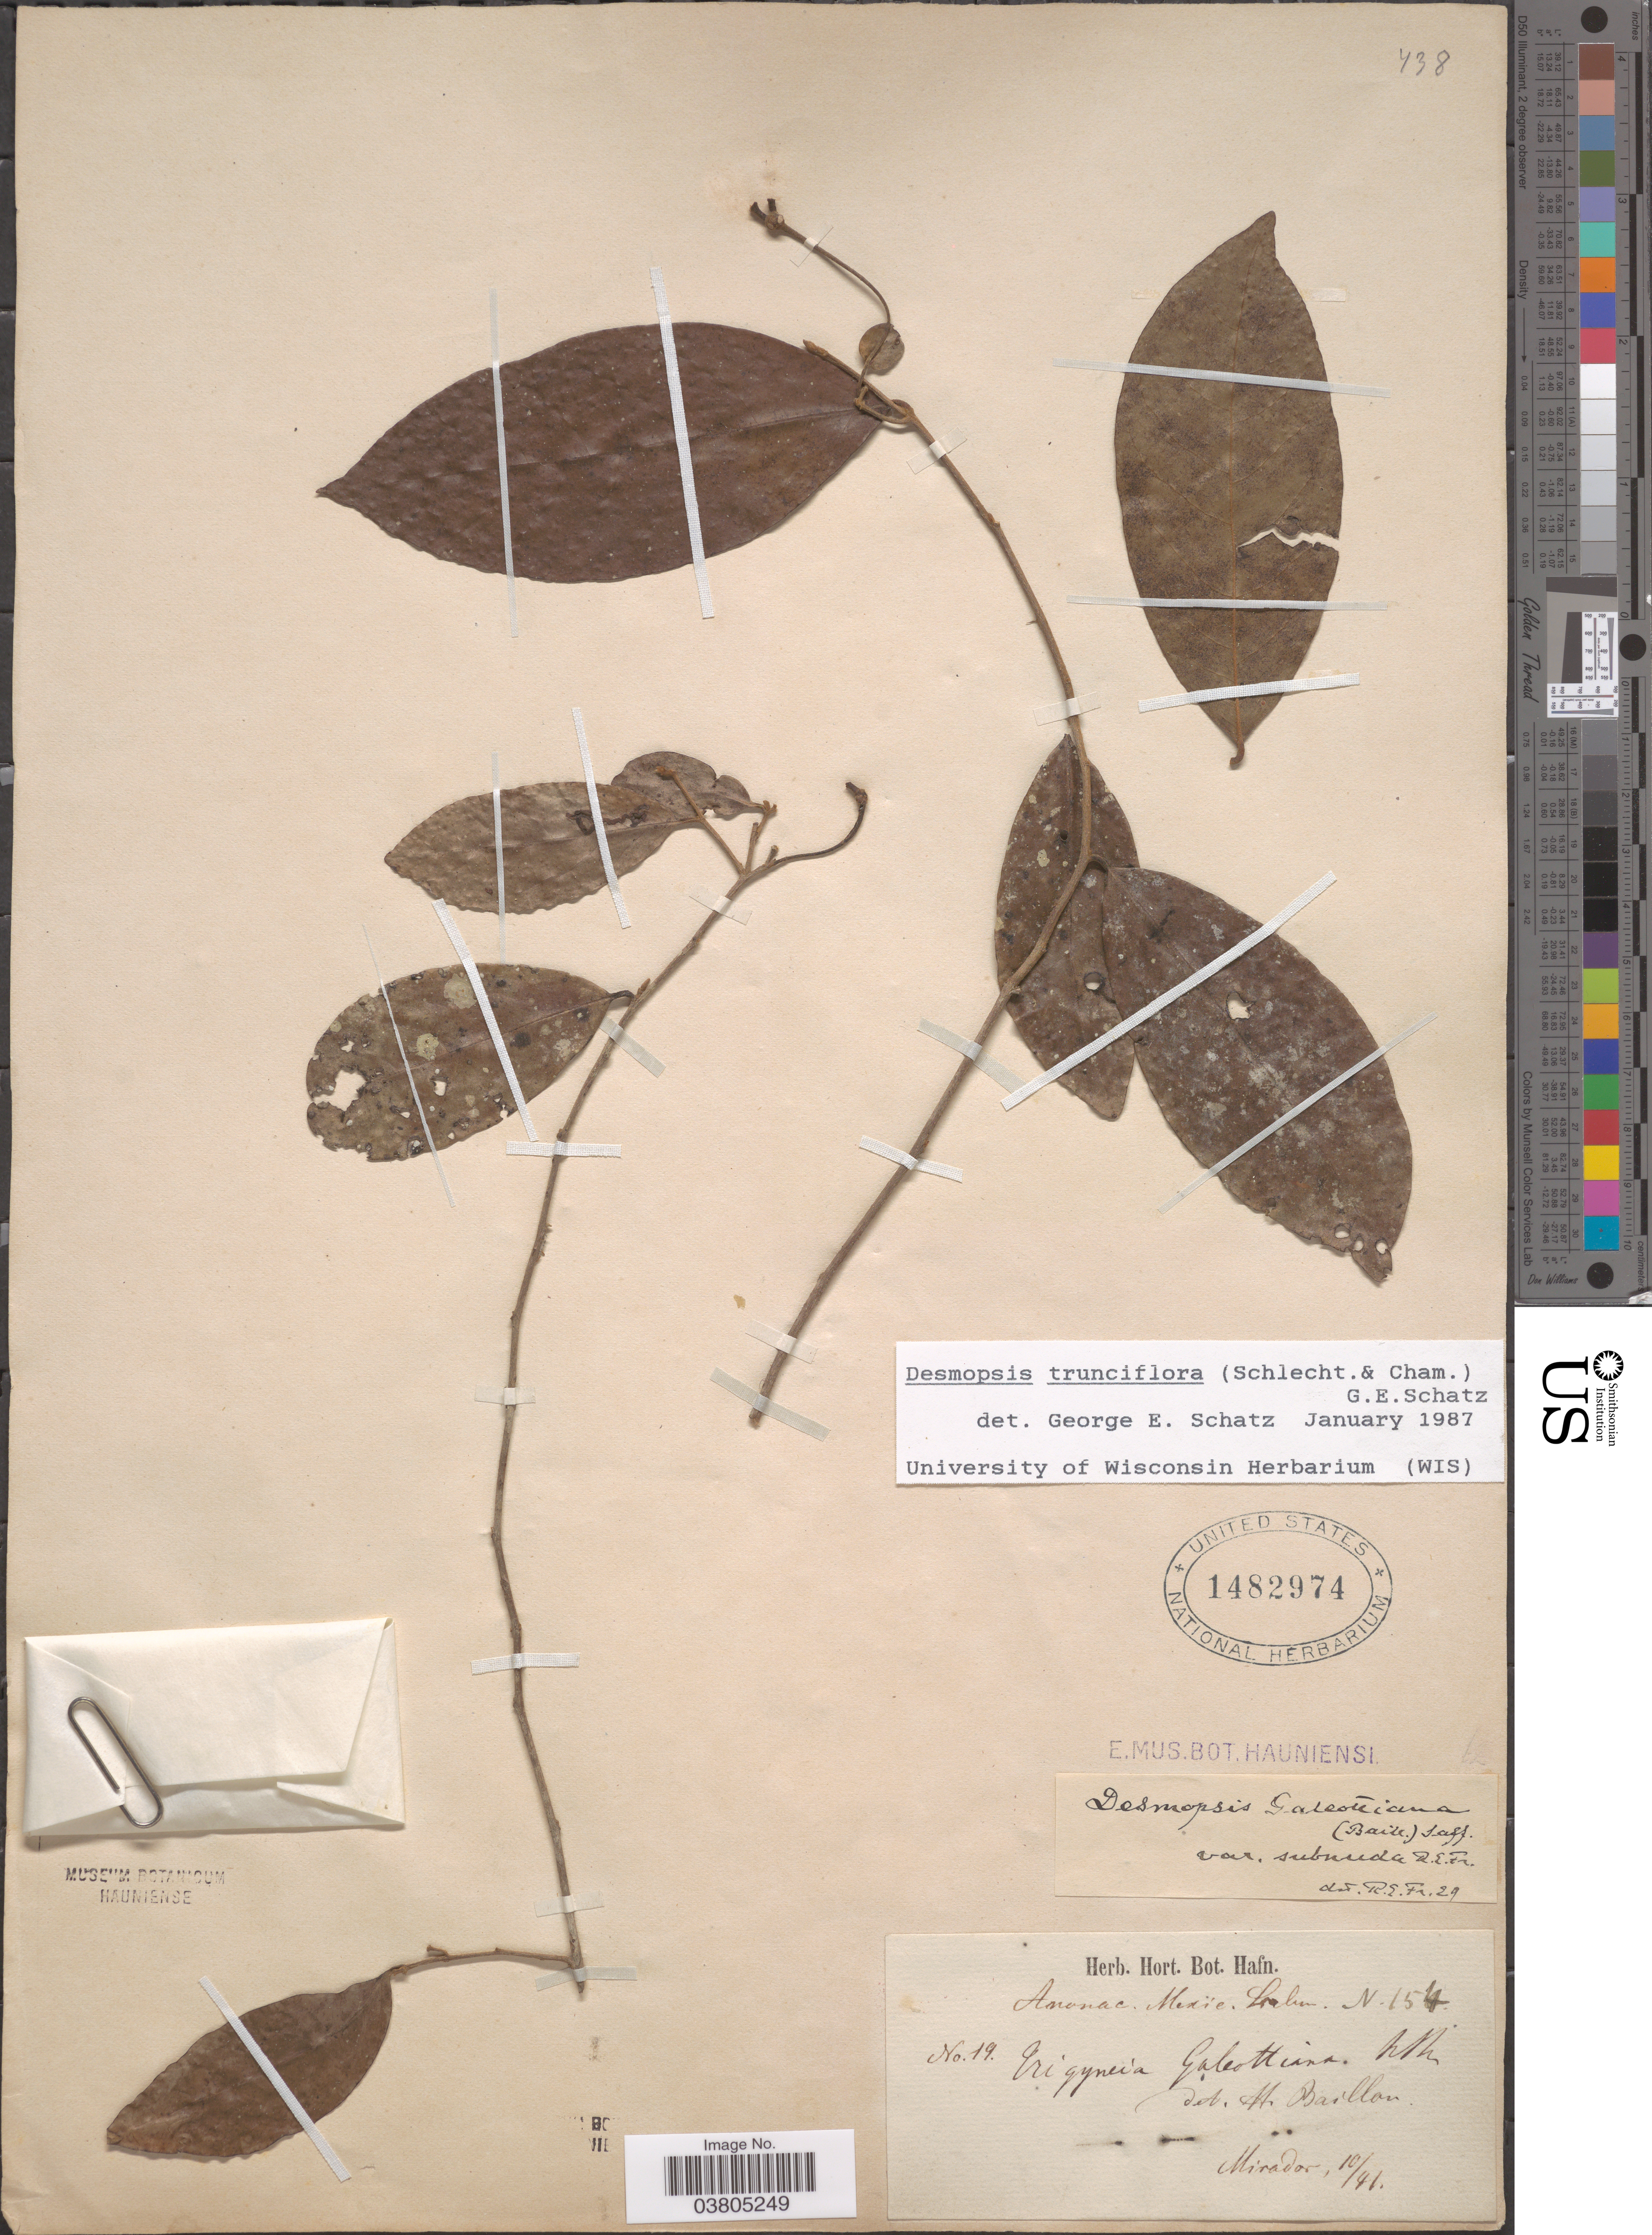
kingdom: Plantae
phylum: Tracheophyta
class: Magnoliopsida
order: Magnoliales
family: Annonaceae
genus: Desmopsis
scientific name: Desmopsis trunciflora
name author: (Schltdl. & Cham.) G.E. Schatz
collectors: Ex herb. Hort. Bot. Hafn.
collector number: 19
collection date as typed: Transcribed d/m/y: /10/41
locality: Mirador [unsure placement]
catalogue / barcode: US 1482974